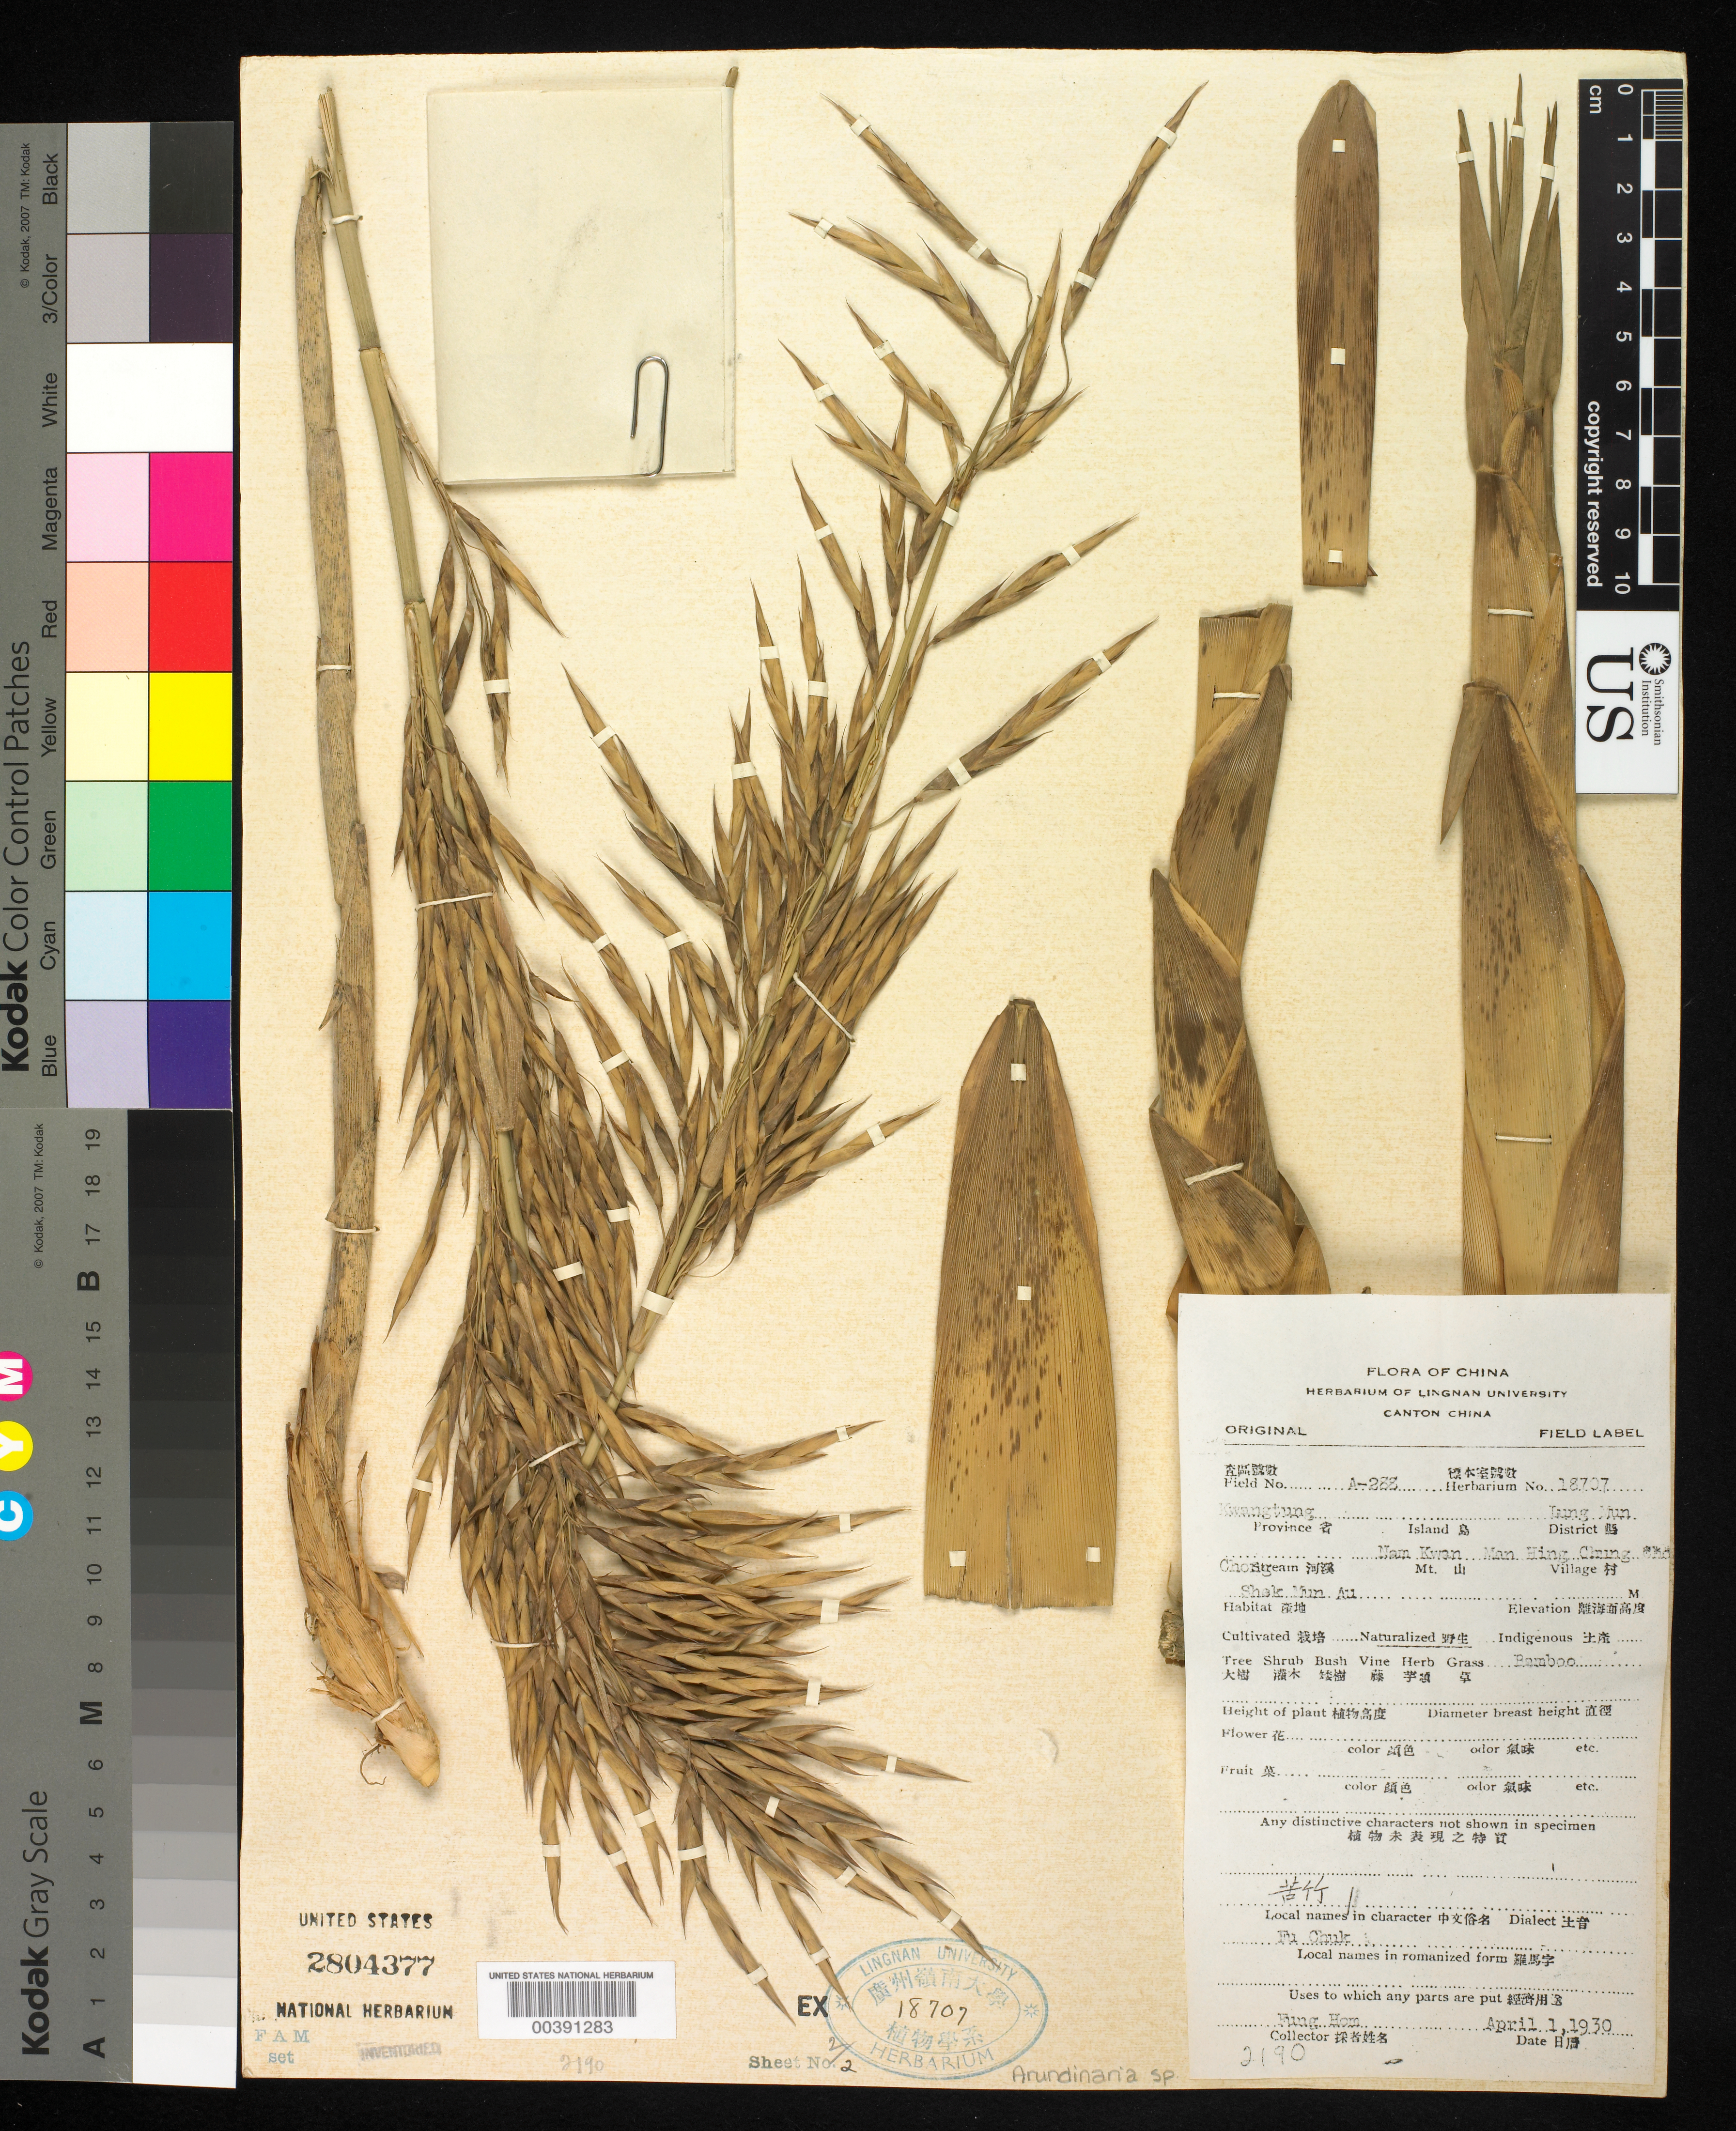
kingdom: Plantae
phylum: Tracheophyta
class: Liliopsida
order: Poales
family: Poaceae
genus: Arundinaria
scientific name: Arundinaria sp.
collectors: H. L. Fung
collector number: A-288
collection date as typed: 01 Apr 1930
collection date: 1930-04-01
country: China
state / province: Guangdong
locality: Lung Mun, Nam Kwan, Man Hing Chung Chon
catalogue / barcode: US 2804377